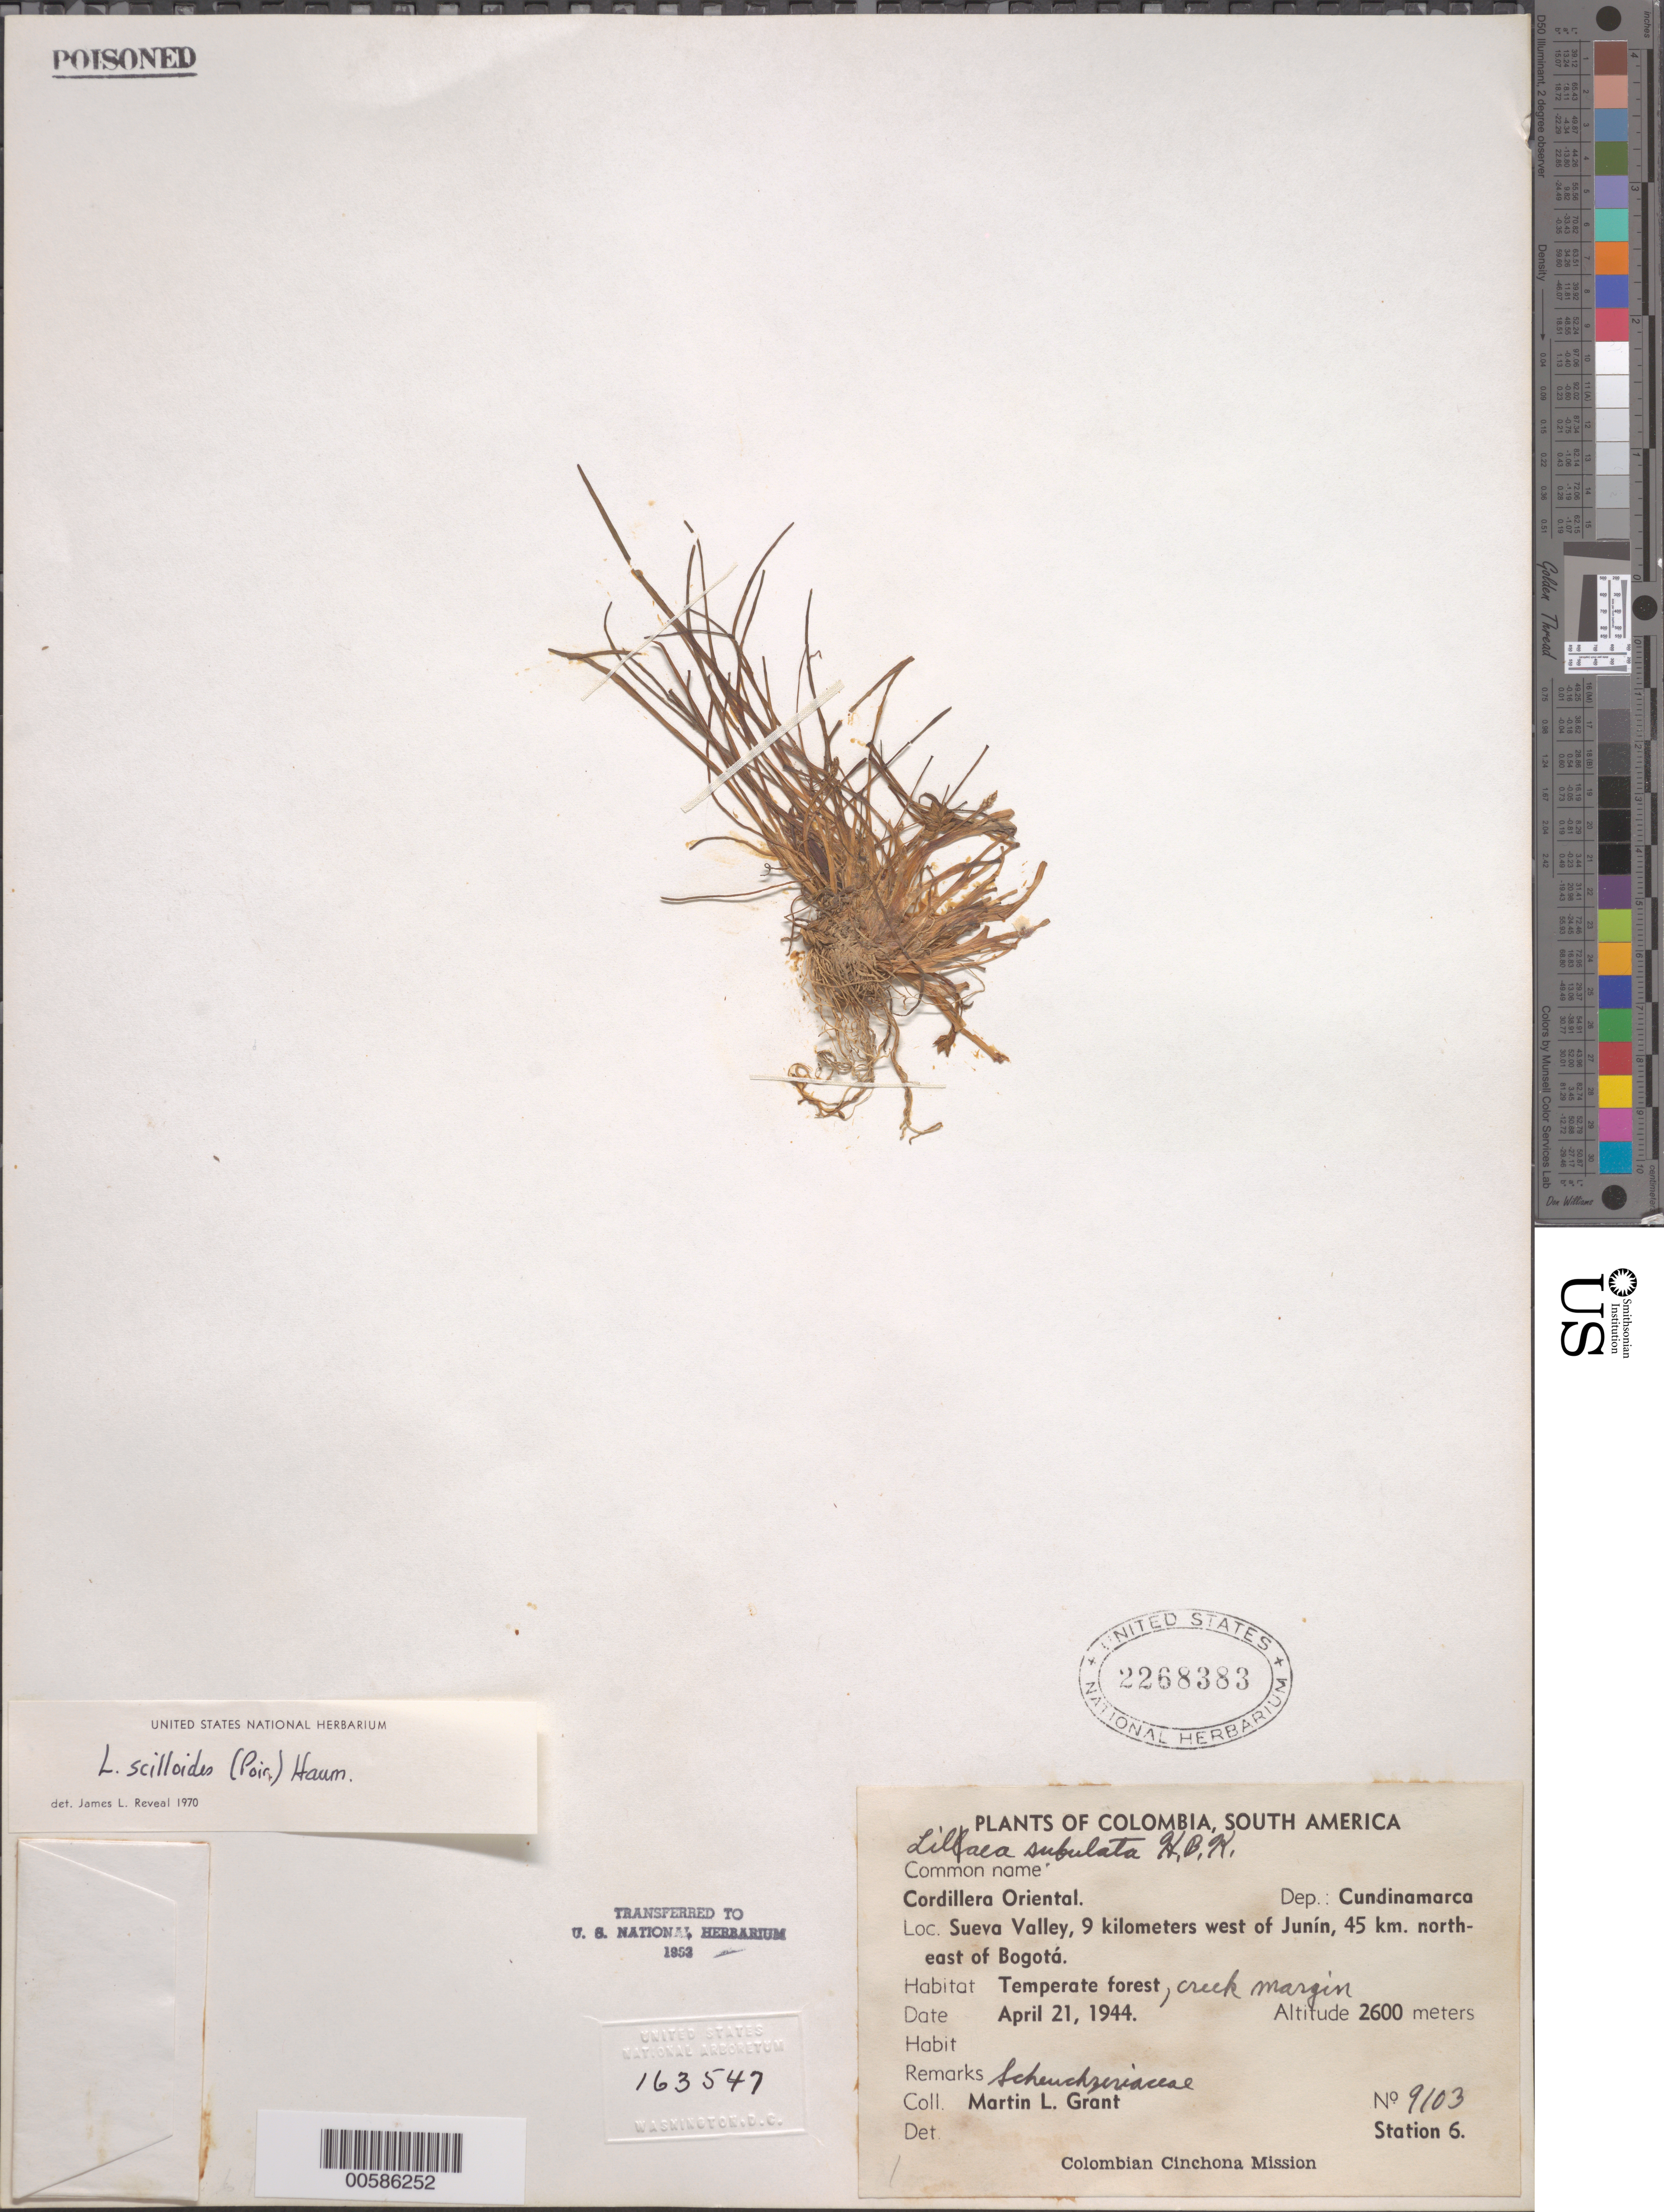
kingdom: Plantae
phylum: Tracheophyta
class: Liliopsida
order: Alismatales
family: Juncaginaceae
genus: Triglochin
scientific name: Triglochin scilloides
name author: (Poir.) Mering & Kadereit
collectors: M. L. Grant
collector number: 9103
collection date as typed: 21 Apr 1944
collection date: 1944-04-21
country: Colombia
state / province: Cundinamarca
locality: Sueva Valley, W of Junin, NE of Bogota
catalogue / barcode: US 2268383